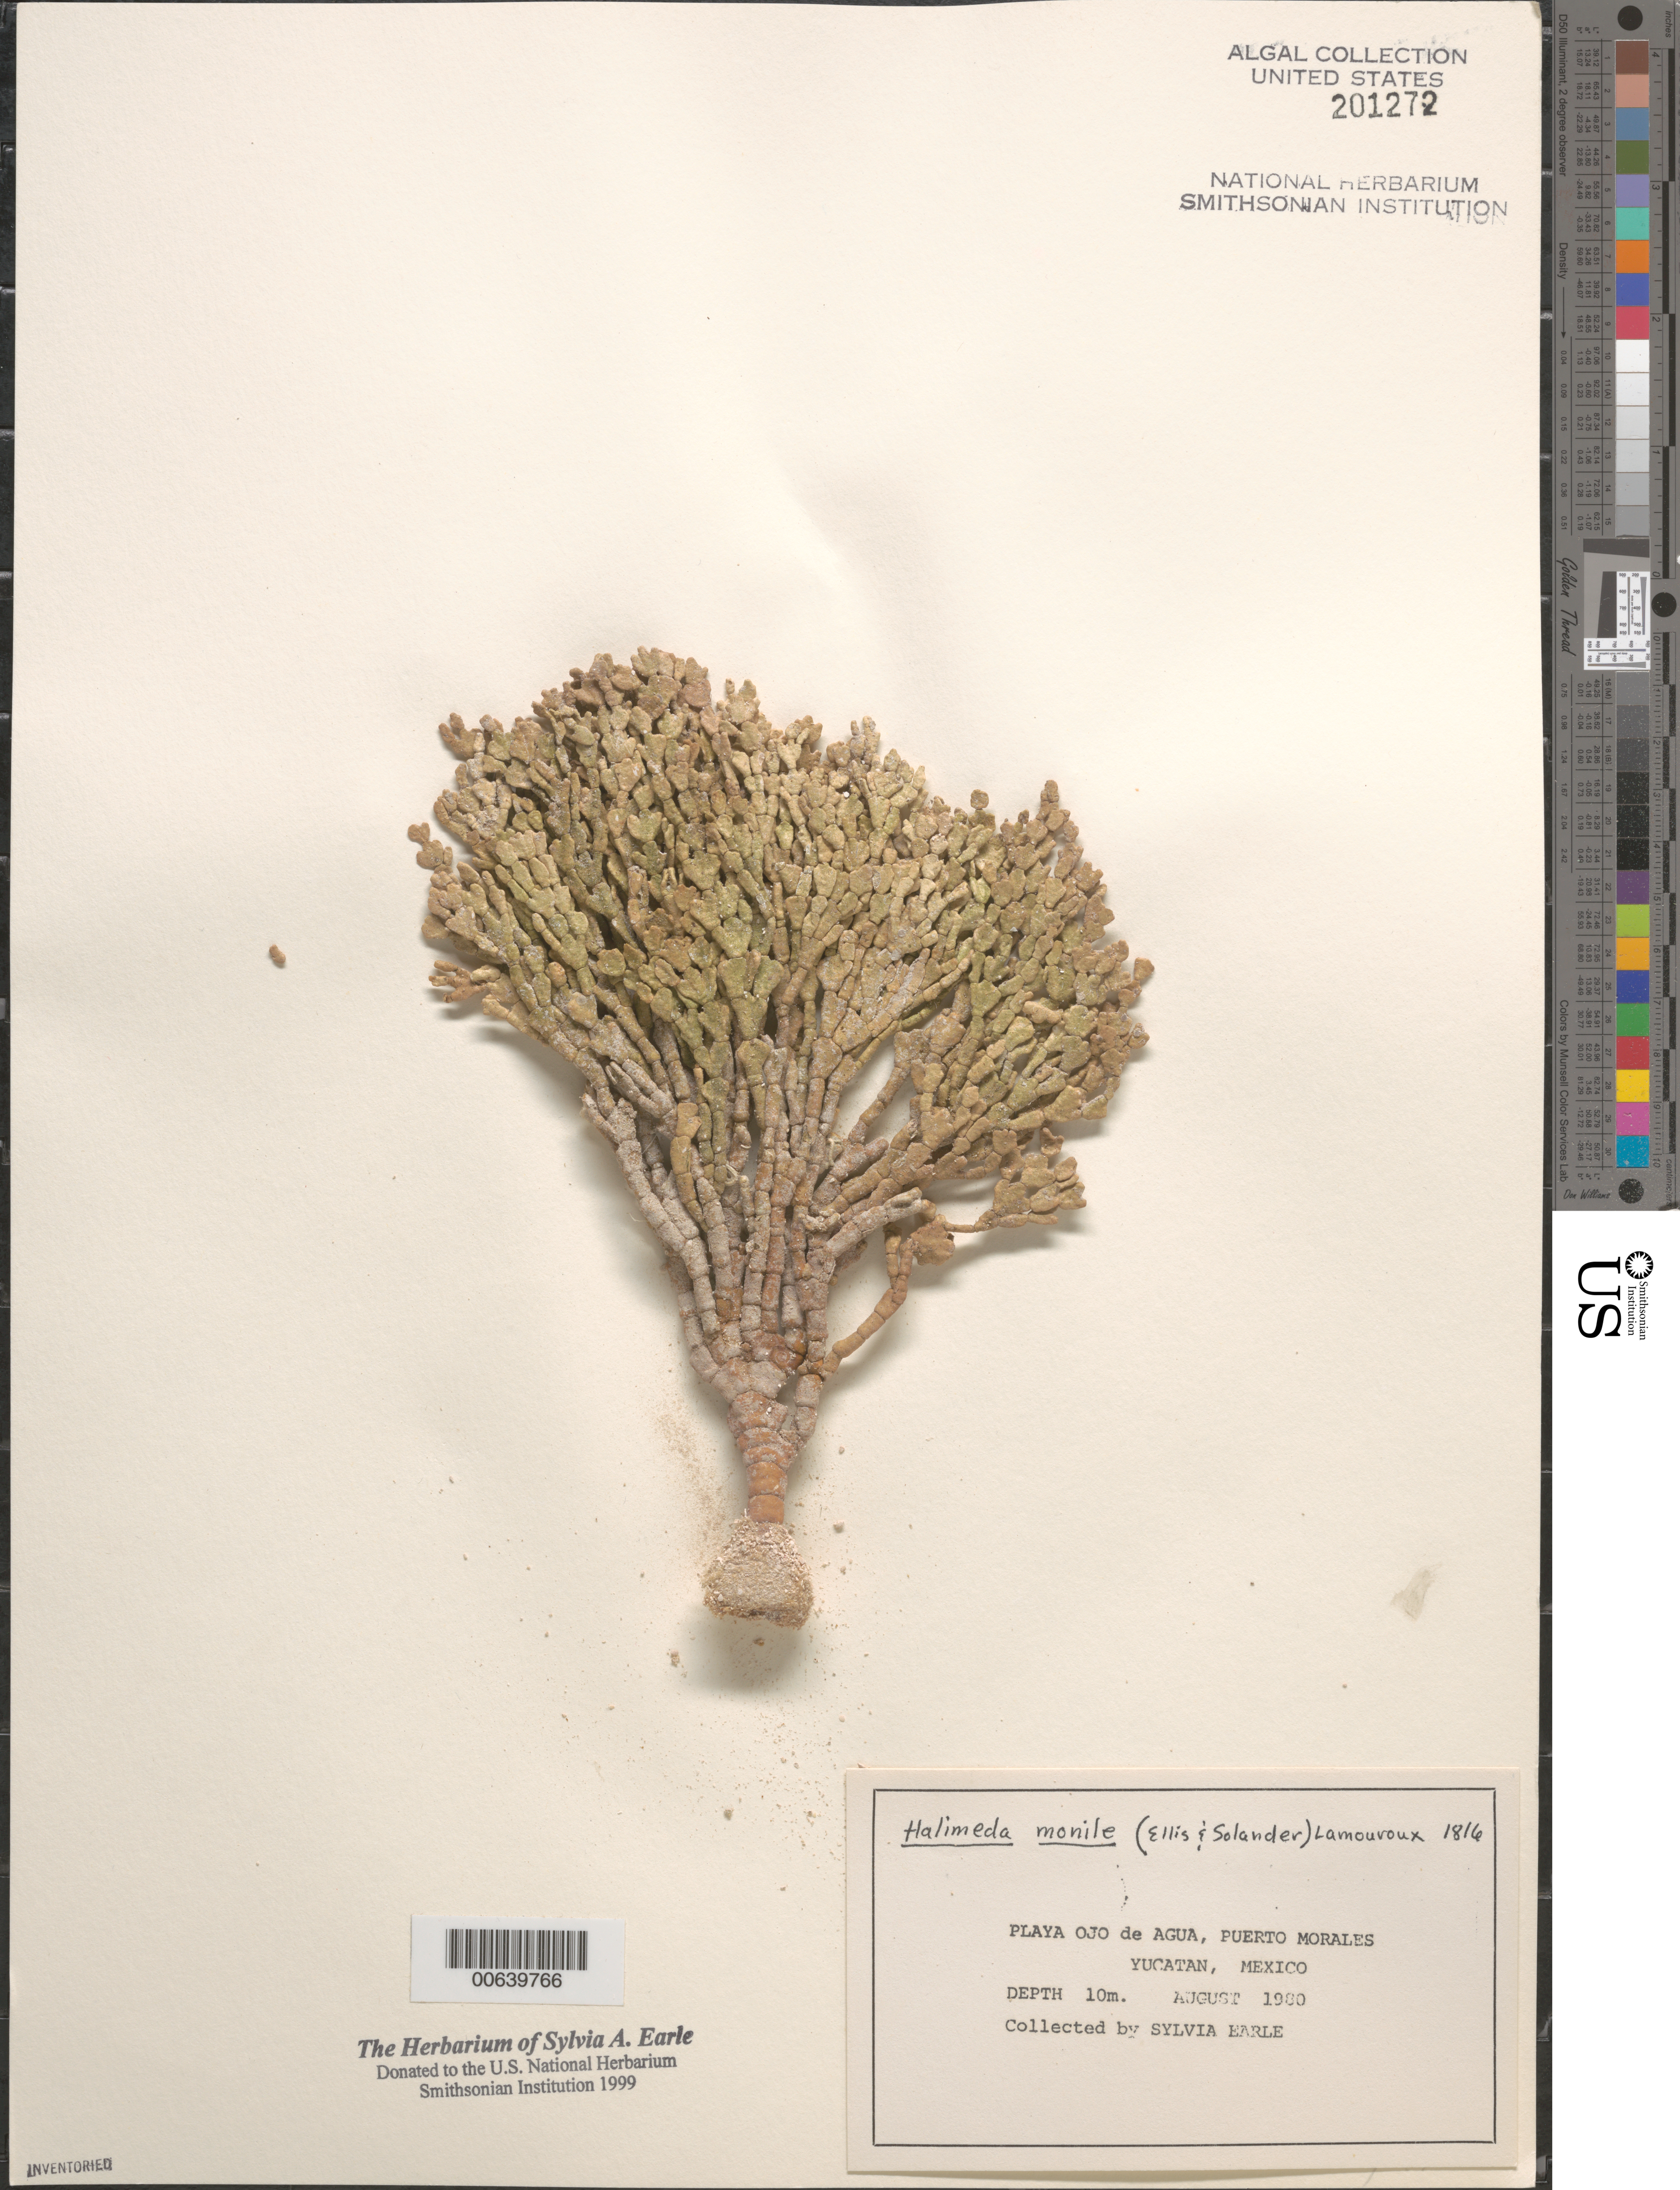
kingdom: Plantae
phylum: Chlorophyta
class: Ulvophyceae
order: Bryopsidales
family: Halimedaceae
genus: Halimeda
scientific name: Halimeda monile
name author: (J. Ellis & Sol.) J.V.Lamouroux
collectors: S. A. Earle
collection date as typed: Aug 1980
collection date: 1980-08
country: Mexico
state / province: Quintana Roo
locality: Playa Ojo de Agua, Puerto Morales, Yucatan Peninsula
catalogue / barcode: US 201272